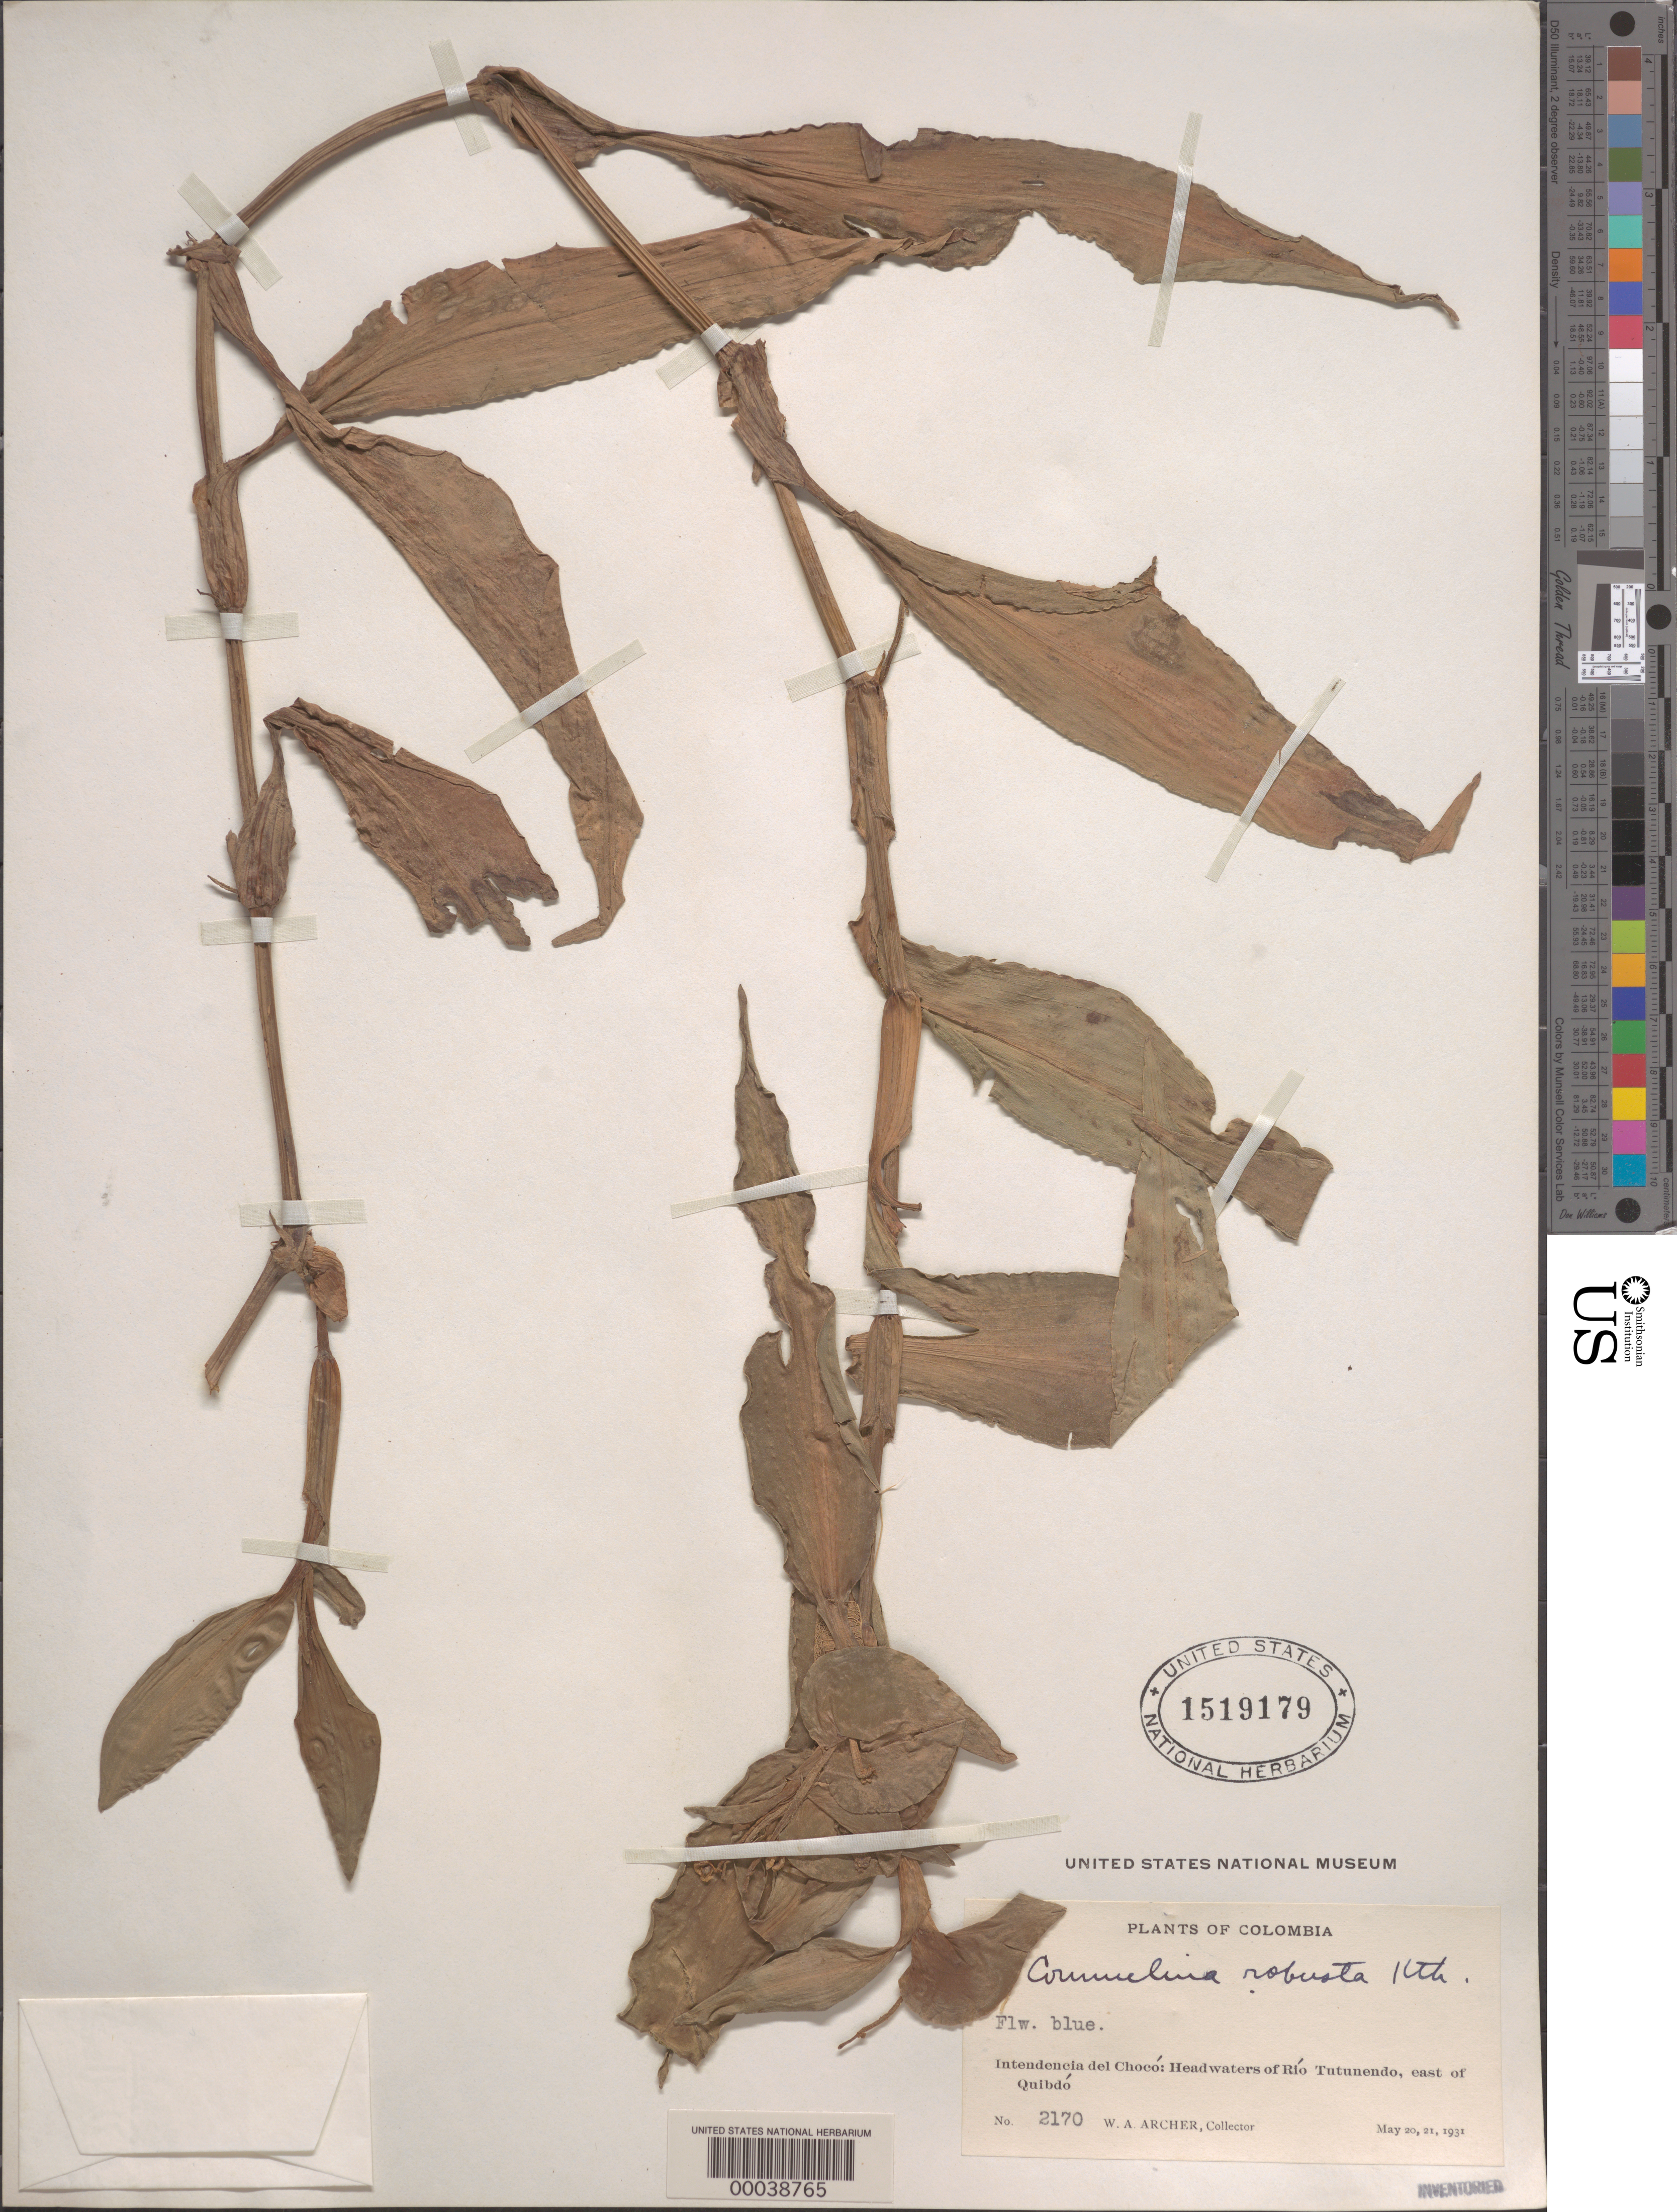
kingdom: Plantae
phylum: Tracheophyta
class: Liliopsida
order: Commelinales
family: Commelinaceae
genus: Commelina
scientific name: Commelina obliqua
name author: Vahl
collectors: W. A. Archer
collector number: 2170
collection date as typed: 20 May 1931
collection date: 1931-05-20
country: Colombia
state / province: Chocó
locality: Headwaters of Rio TutUnendo, E of Quibdo.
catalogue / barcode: US 1519179